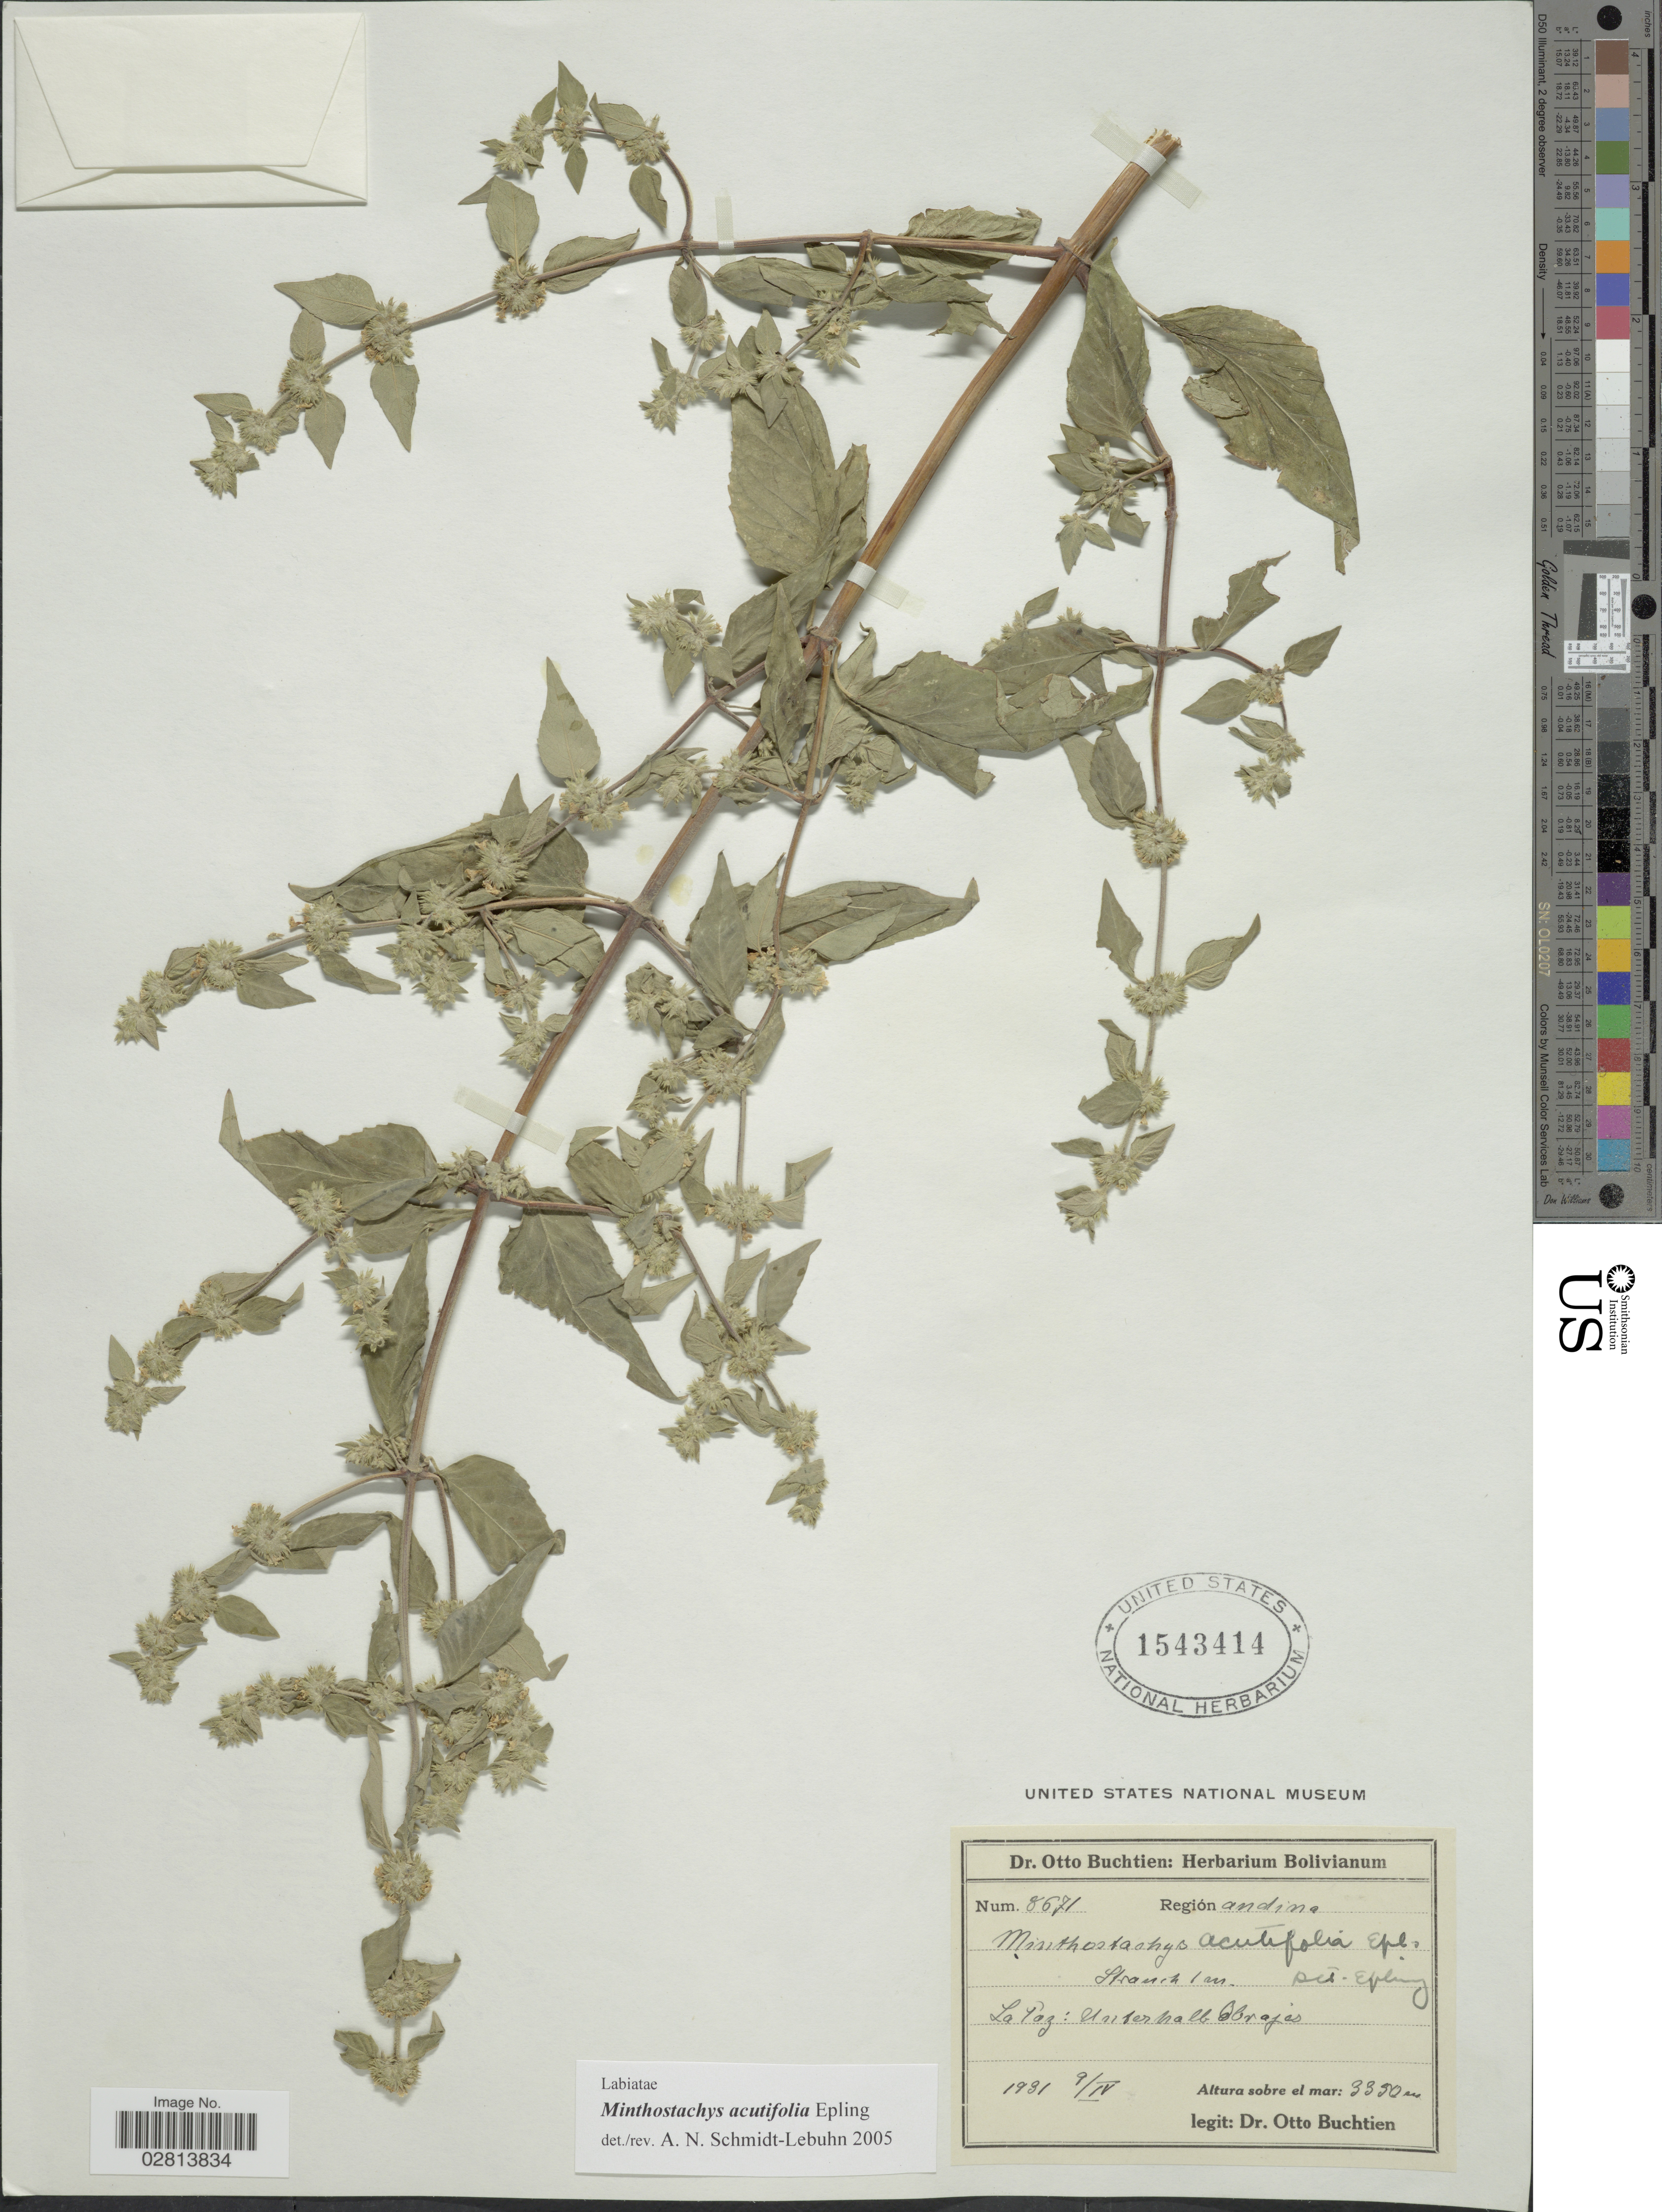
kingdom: Plantae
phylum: Tracheophyta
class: Magnoliopsida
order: Lamiales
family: Lamiaceae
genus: Minthostachys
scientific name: Minthostachys acutifolia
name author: Epling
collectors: O. Buchtien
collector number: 8671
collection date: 1931-04-09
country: Bolivia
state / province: La Paz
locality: Región andina, Unterhalb Obrajes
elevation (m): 3350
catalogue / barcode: US 1543414